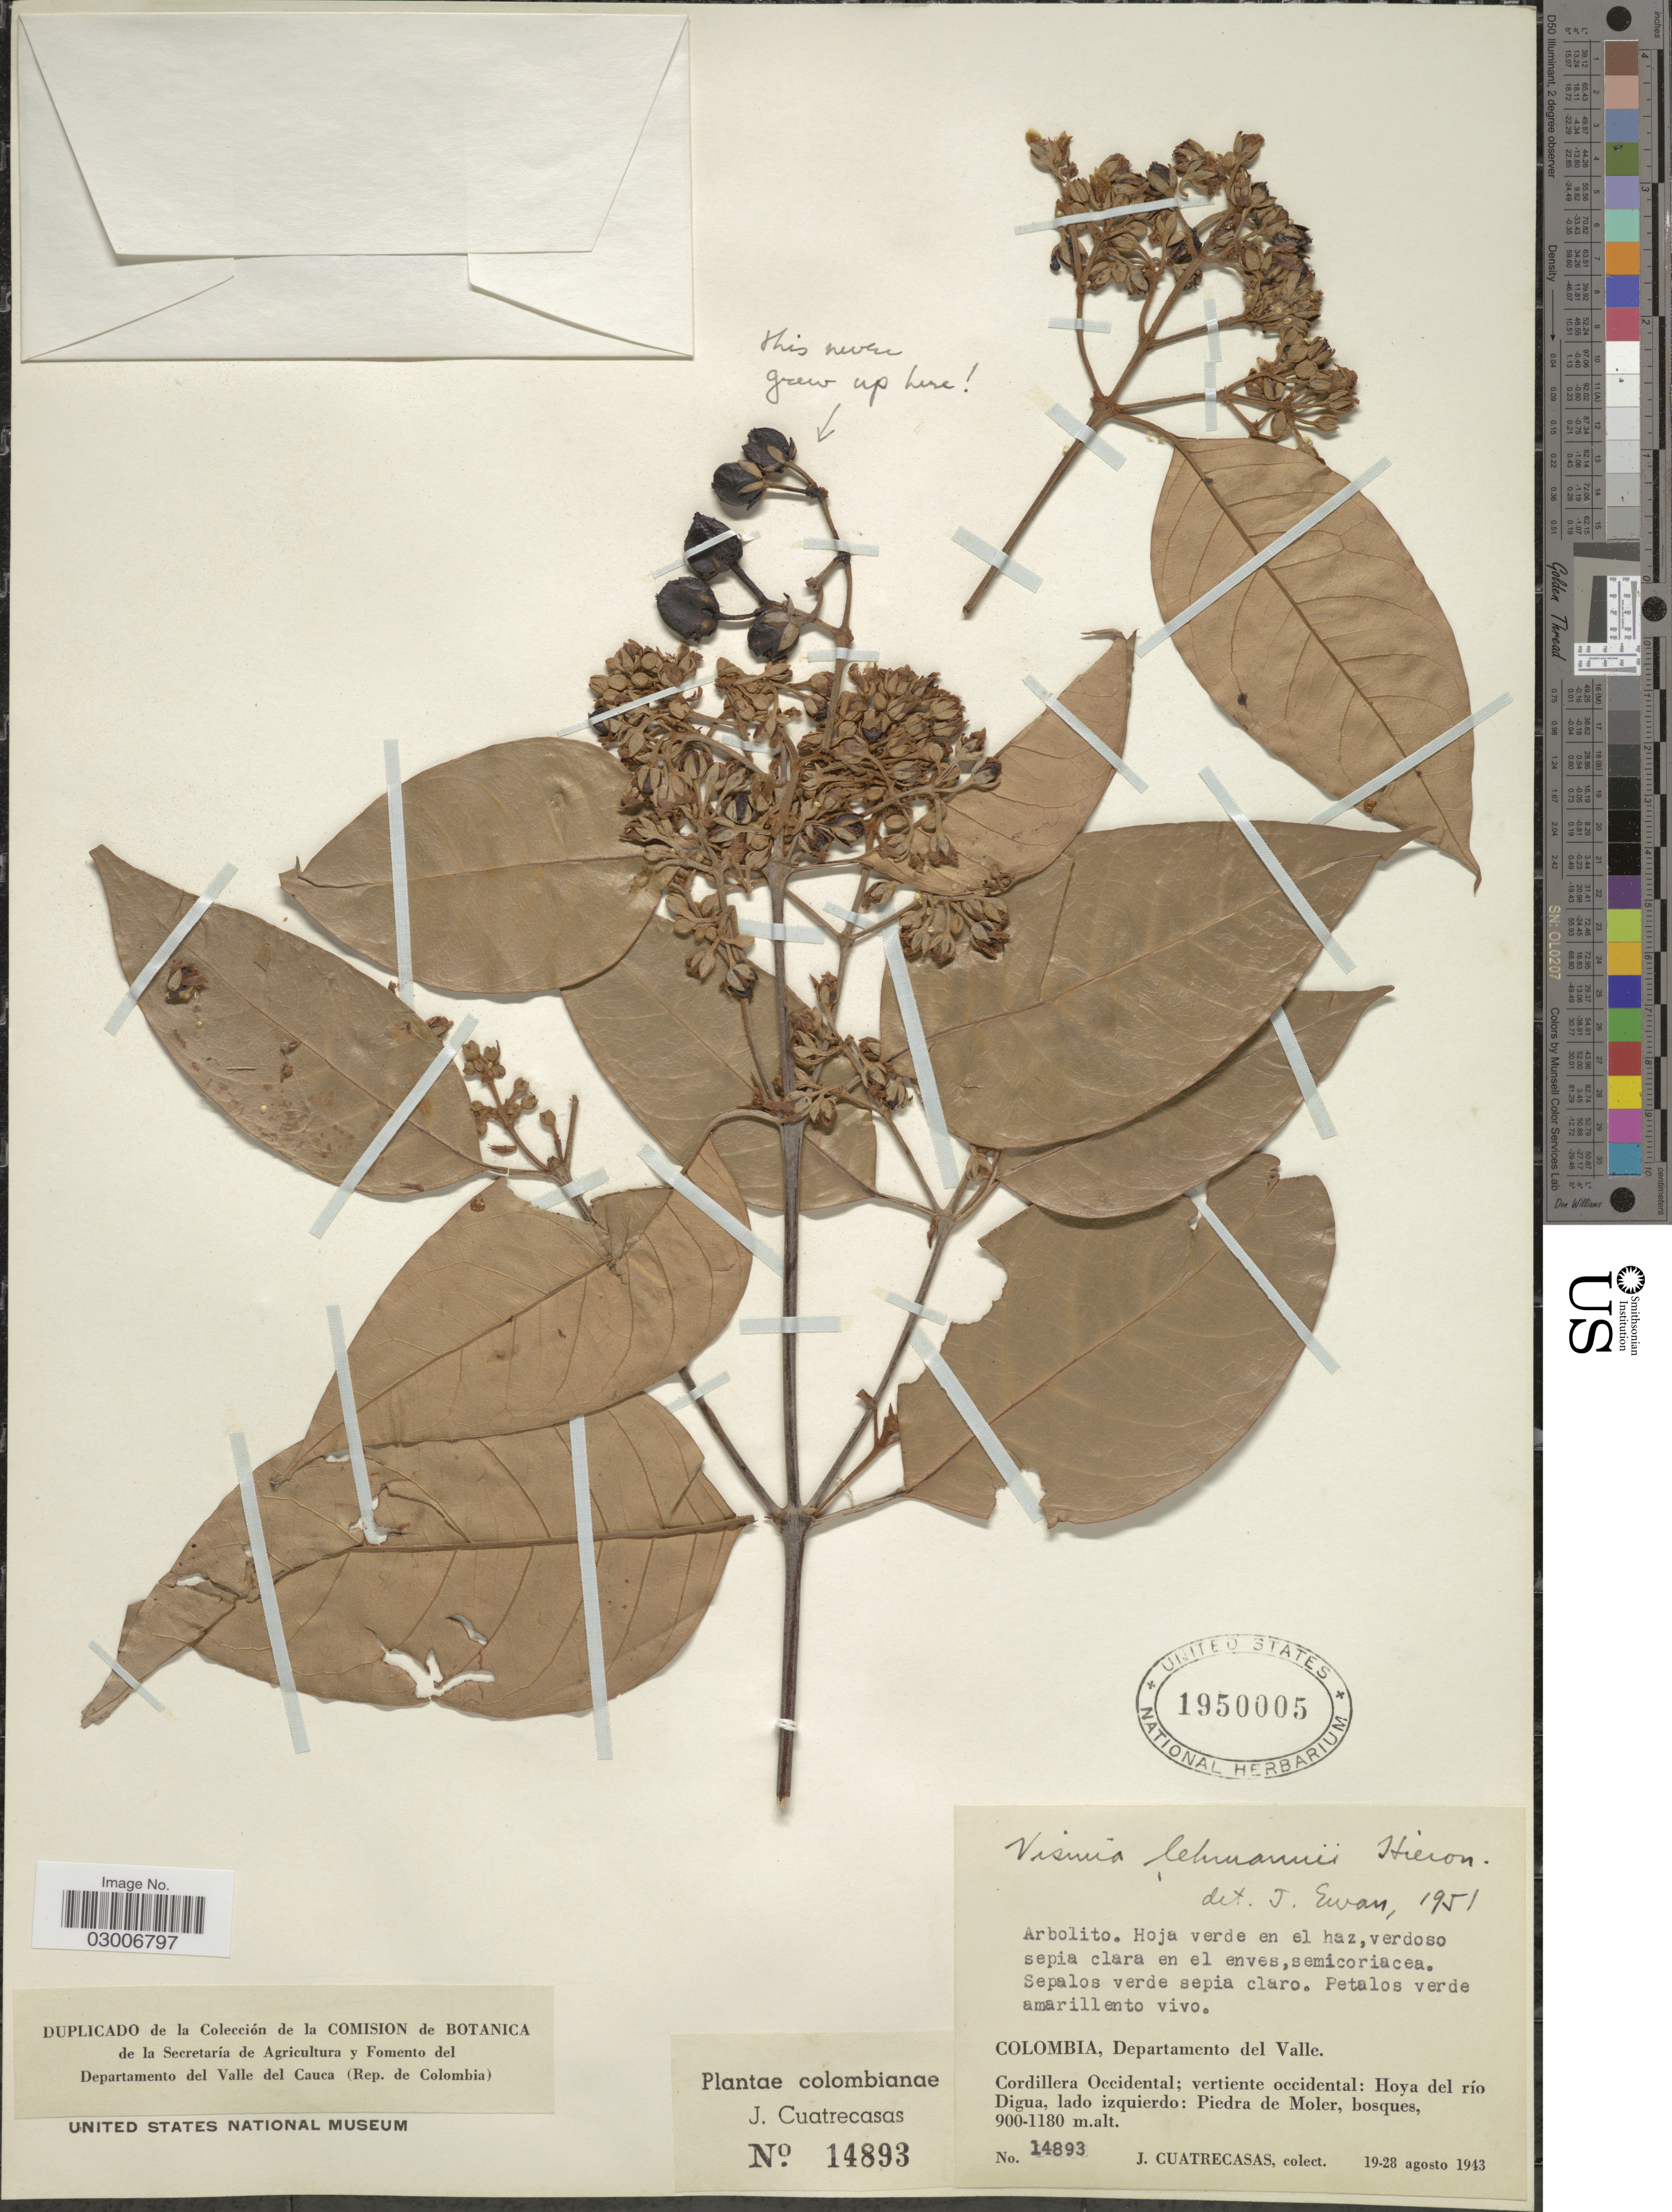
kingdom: Plantae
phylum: Tracheophyta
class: Magnoliopsida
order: Malpighiales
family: Hypericaceae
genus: Vismia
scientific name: Vismia lehmannii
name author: Hieron.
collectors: J. Cuatrecasas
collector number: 14893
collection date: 1943-08-19/1943-08-28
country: Colombia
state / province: Valle del Cauca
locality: Departamento del Valle, Cordillera Occidental: vertiente occidental: Hoya del río Digua, lado izquierda: Piedra de Moler.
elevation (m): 900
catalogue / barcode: US 1950005